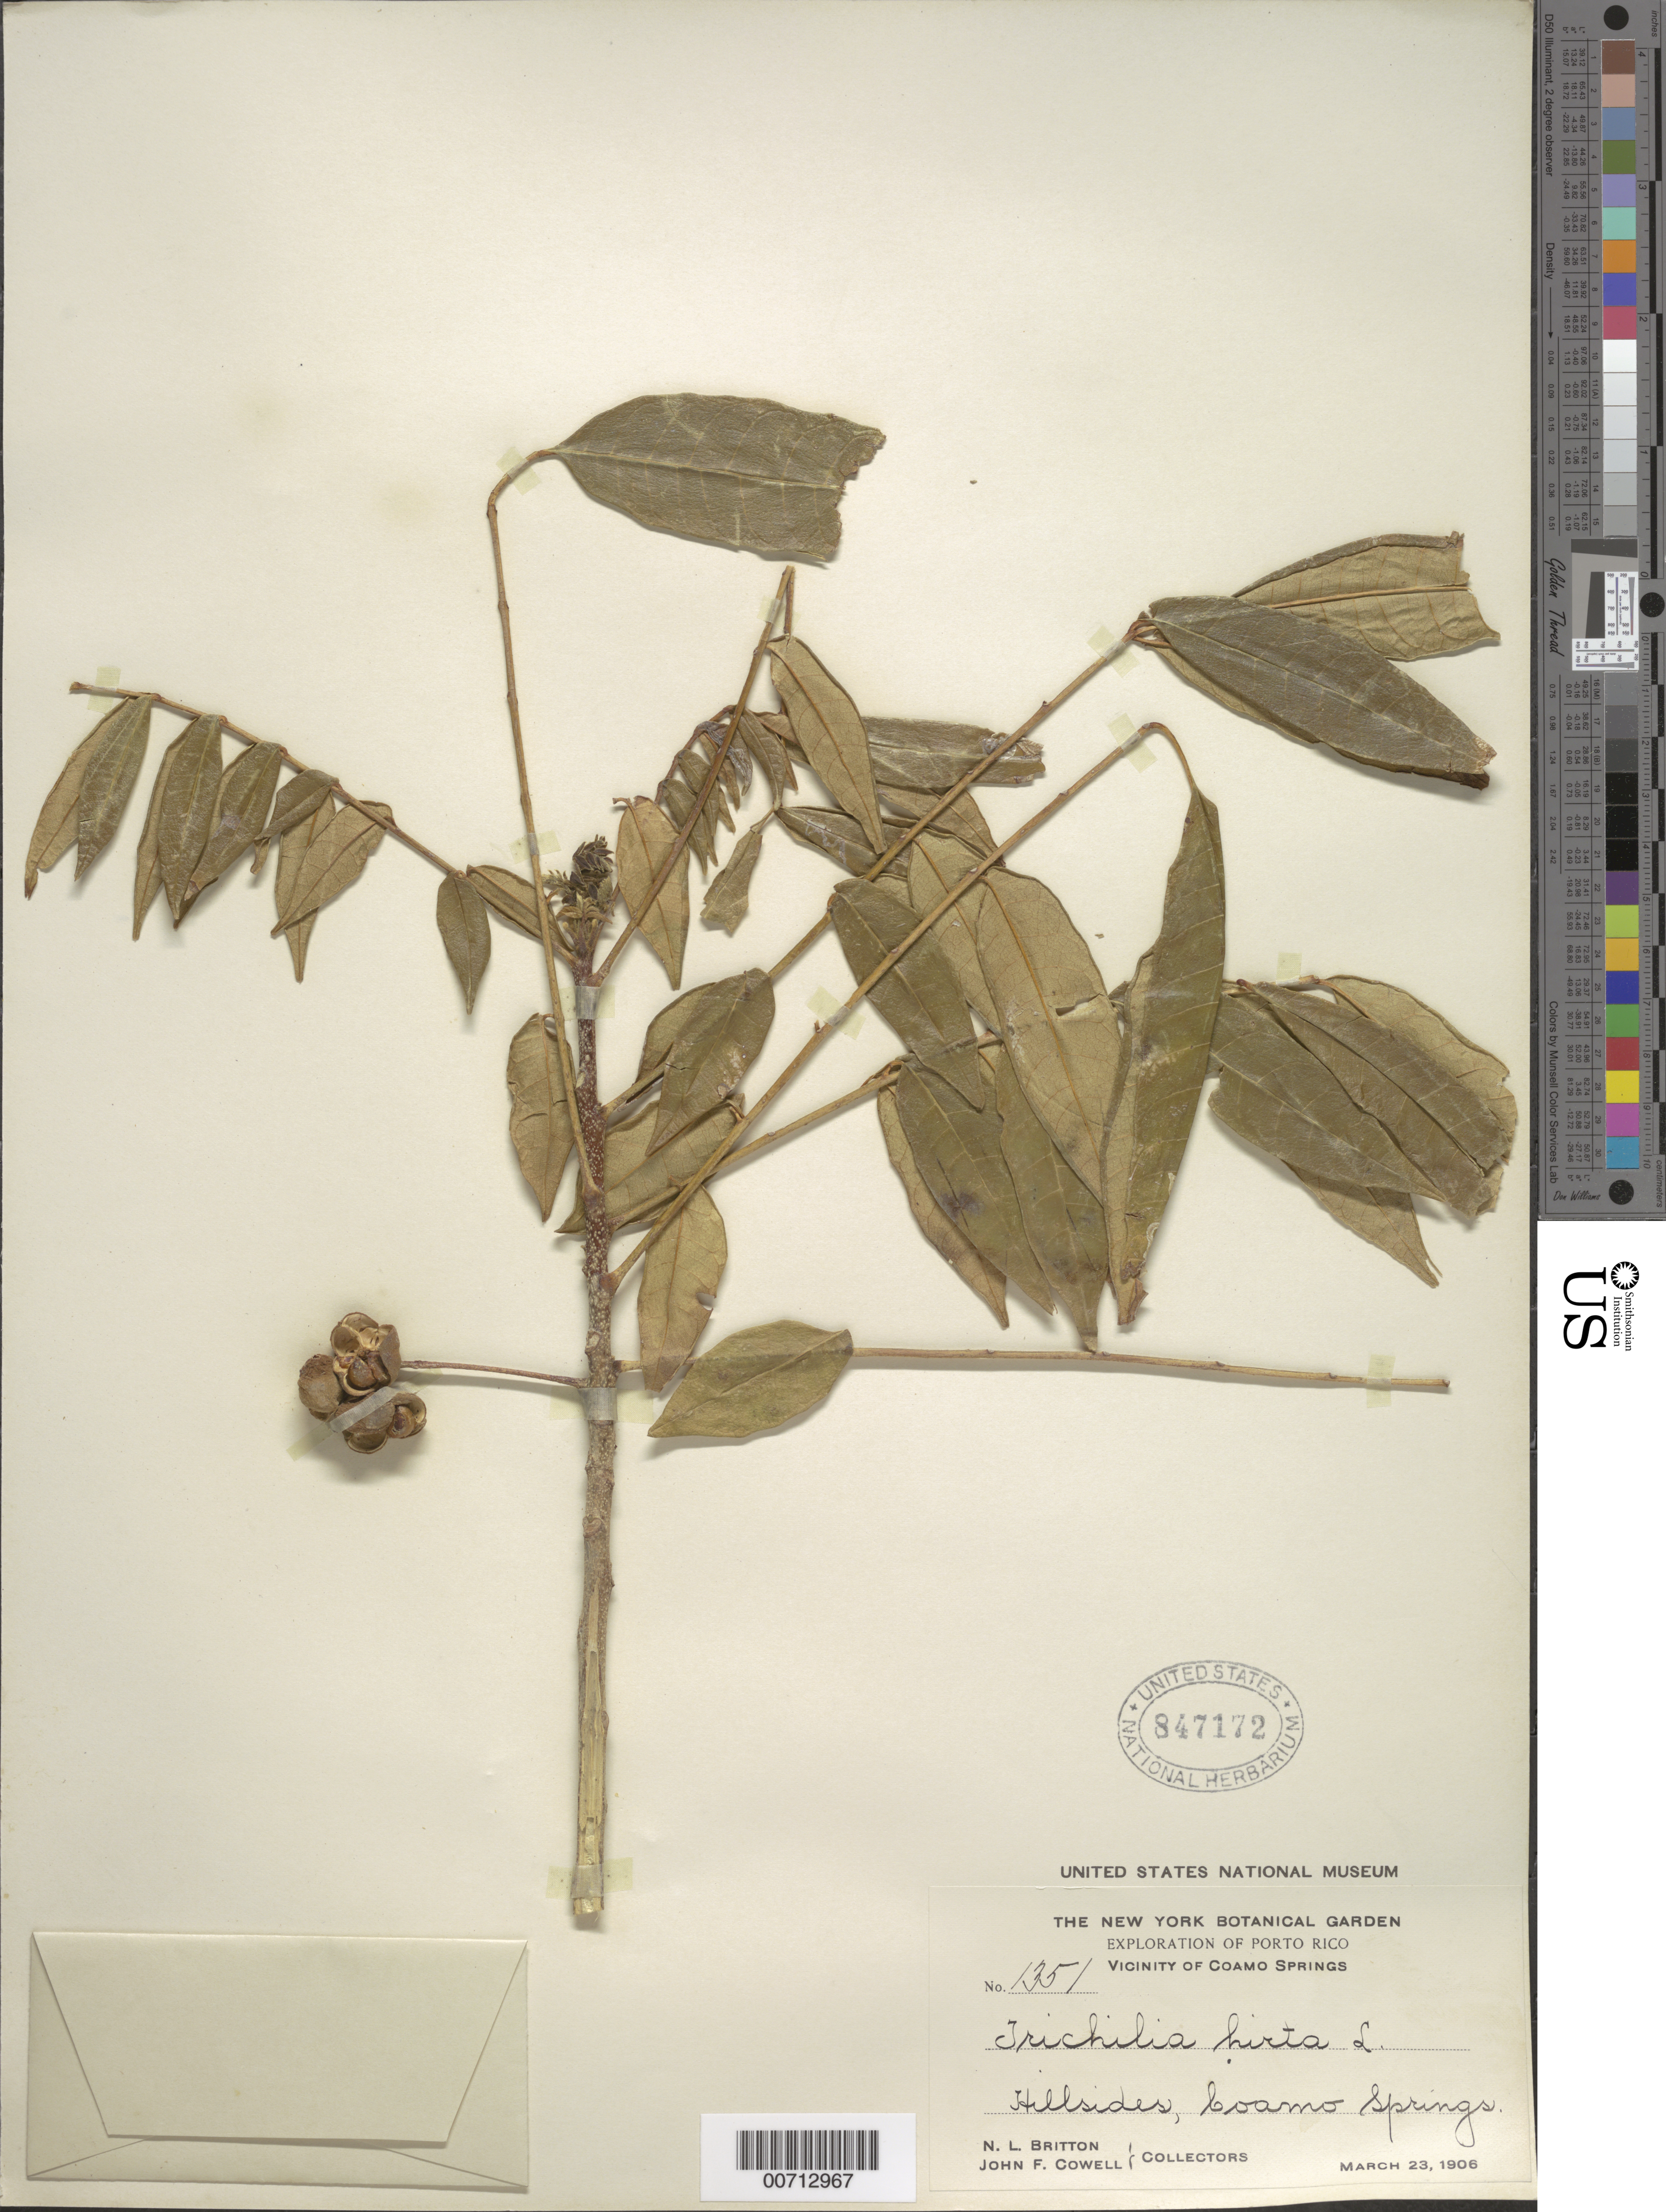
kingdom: Plantae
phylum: Tracheophyta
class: Magnoliopsida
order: Sapindales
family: Meliaceae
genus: Trichilia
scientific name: Trichilia hirta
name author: L.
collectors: N. Britton & J. F. Cowell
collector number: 1351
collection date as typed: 23 Mar 1906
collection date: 1906-03-23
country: Puerto Rico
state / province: Coamo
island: Greater Antilles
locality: Coamo Springs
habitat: Hillsides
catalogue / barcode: US 847172